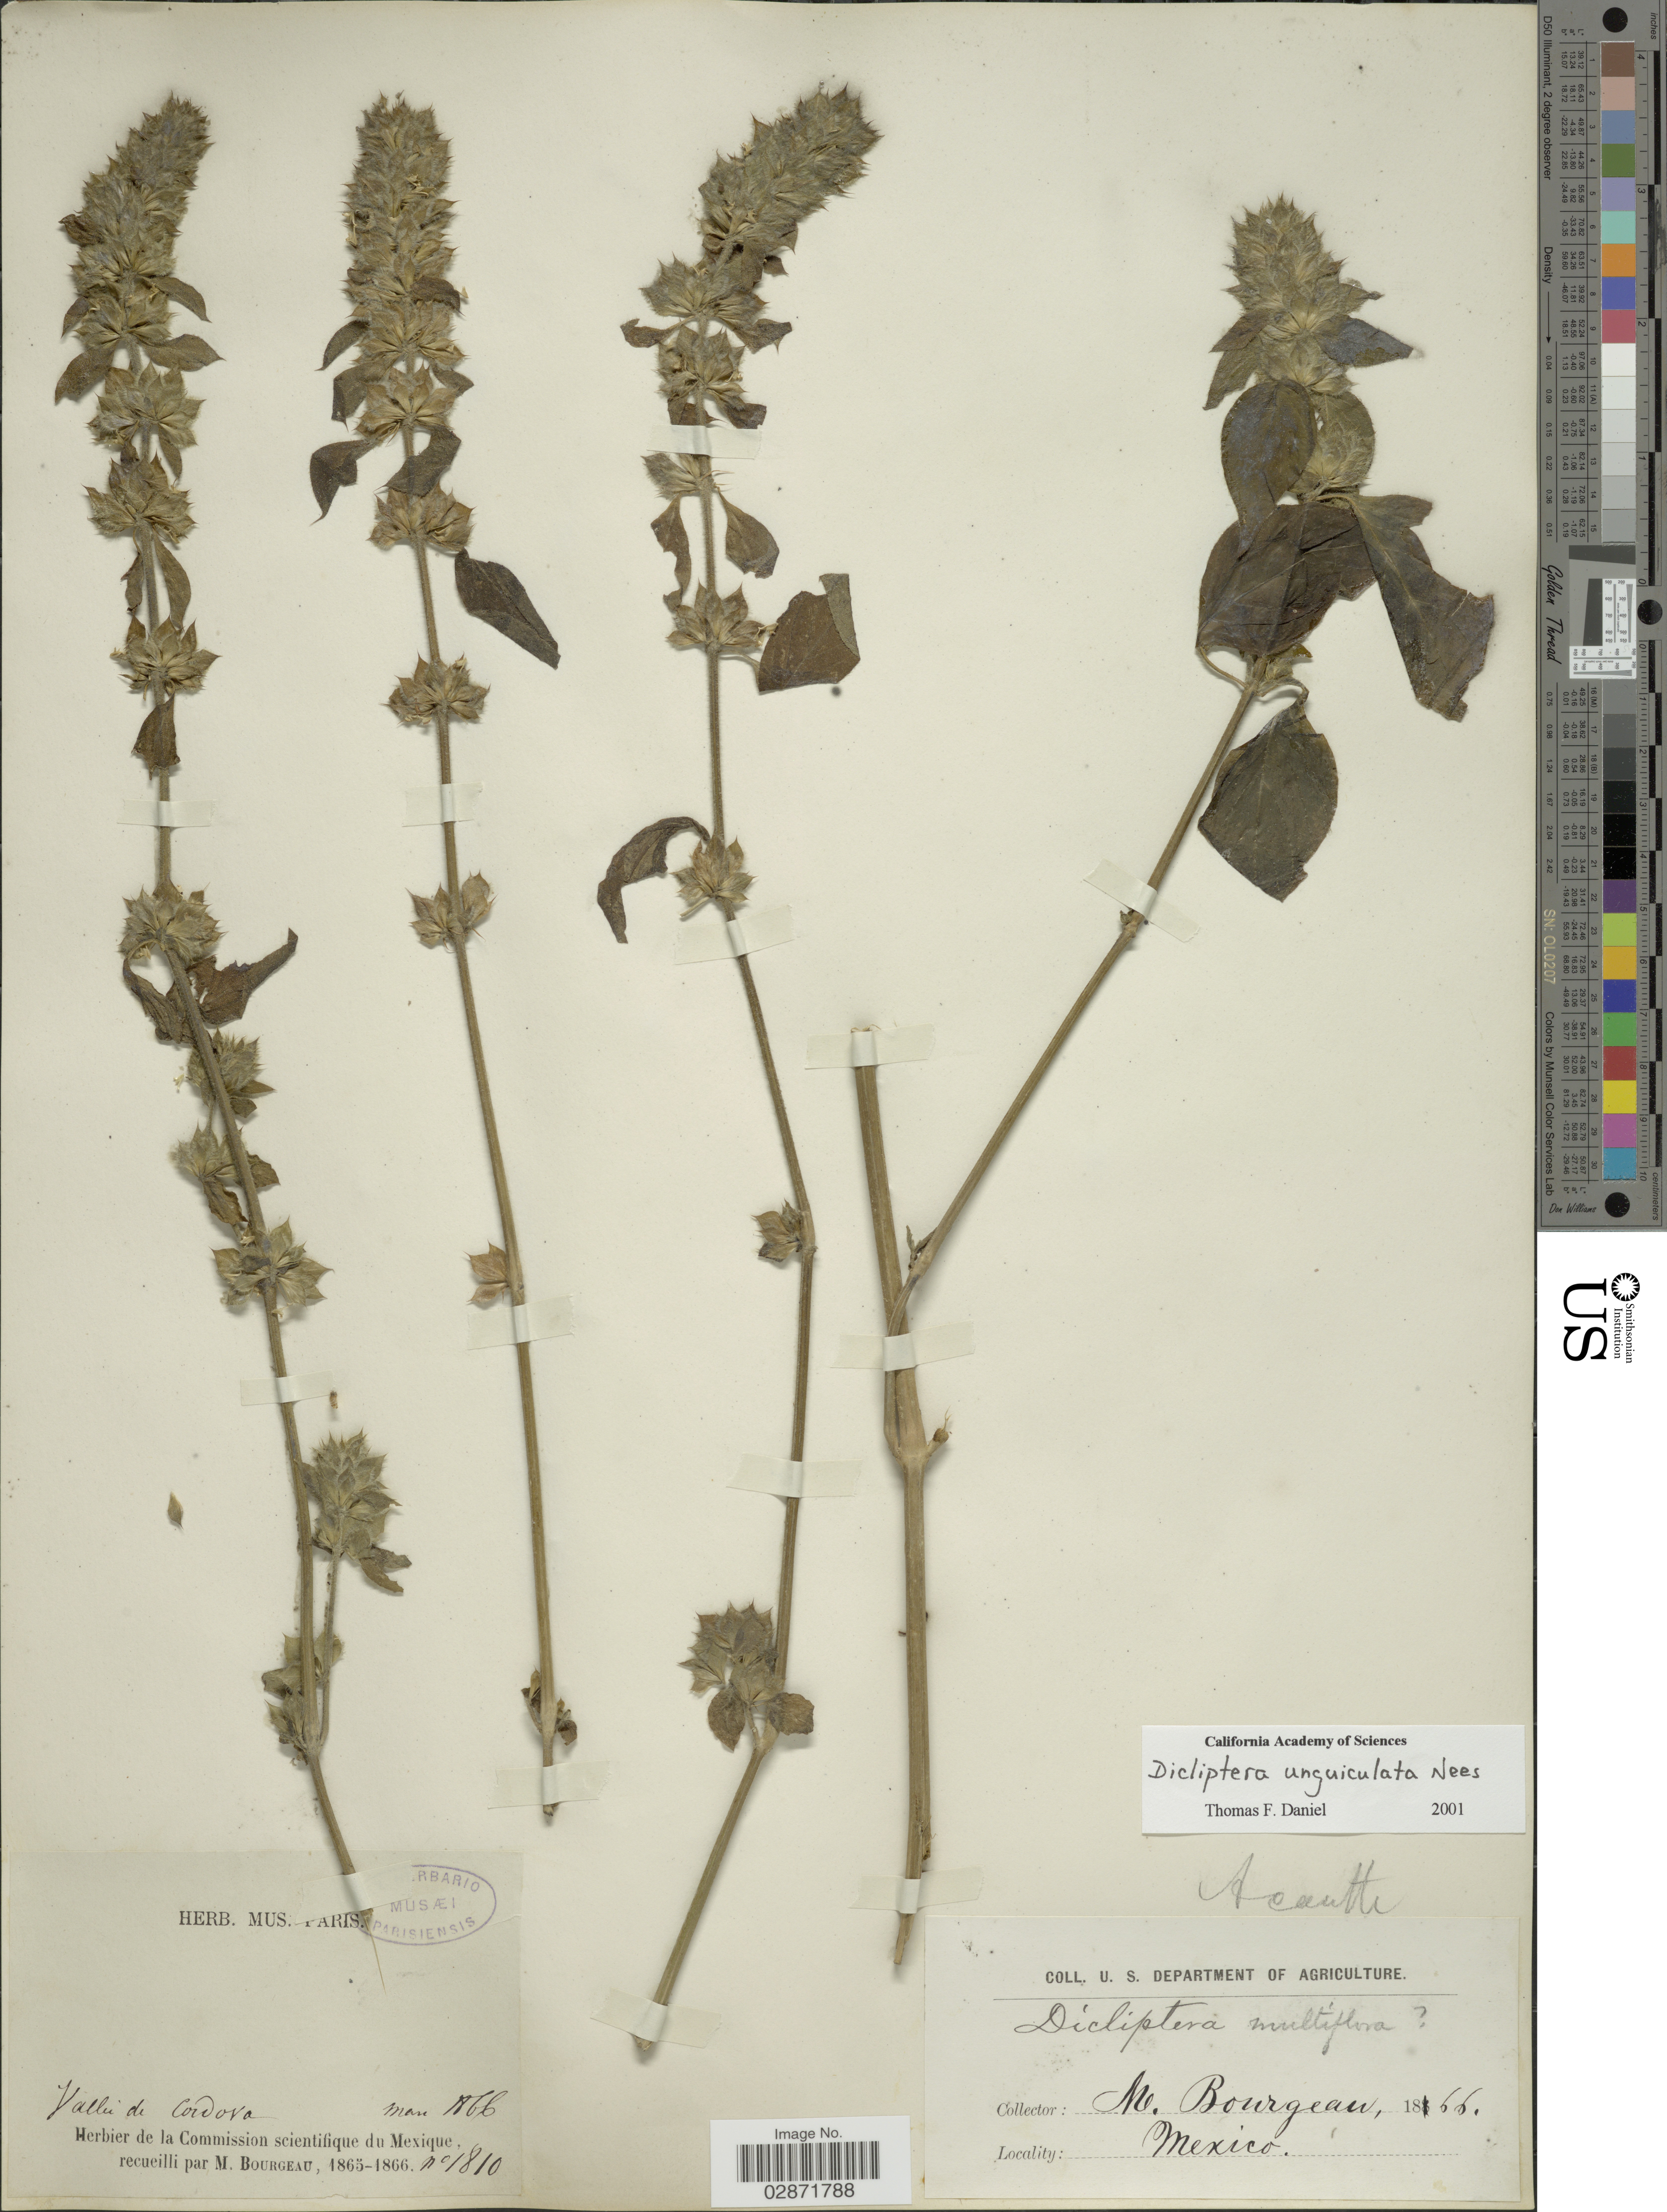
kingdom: Plantae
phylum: Tracheophyta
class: Magnoliopsida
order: Lamiales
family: Acanthaceae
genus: Dicliptera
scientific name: Dicliptera unguiculata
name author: Nees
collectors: M. Bourgeau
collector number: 1810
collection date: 1866-05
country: Mexico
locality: Vallée de Cordova.